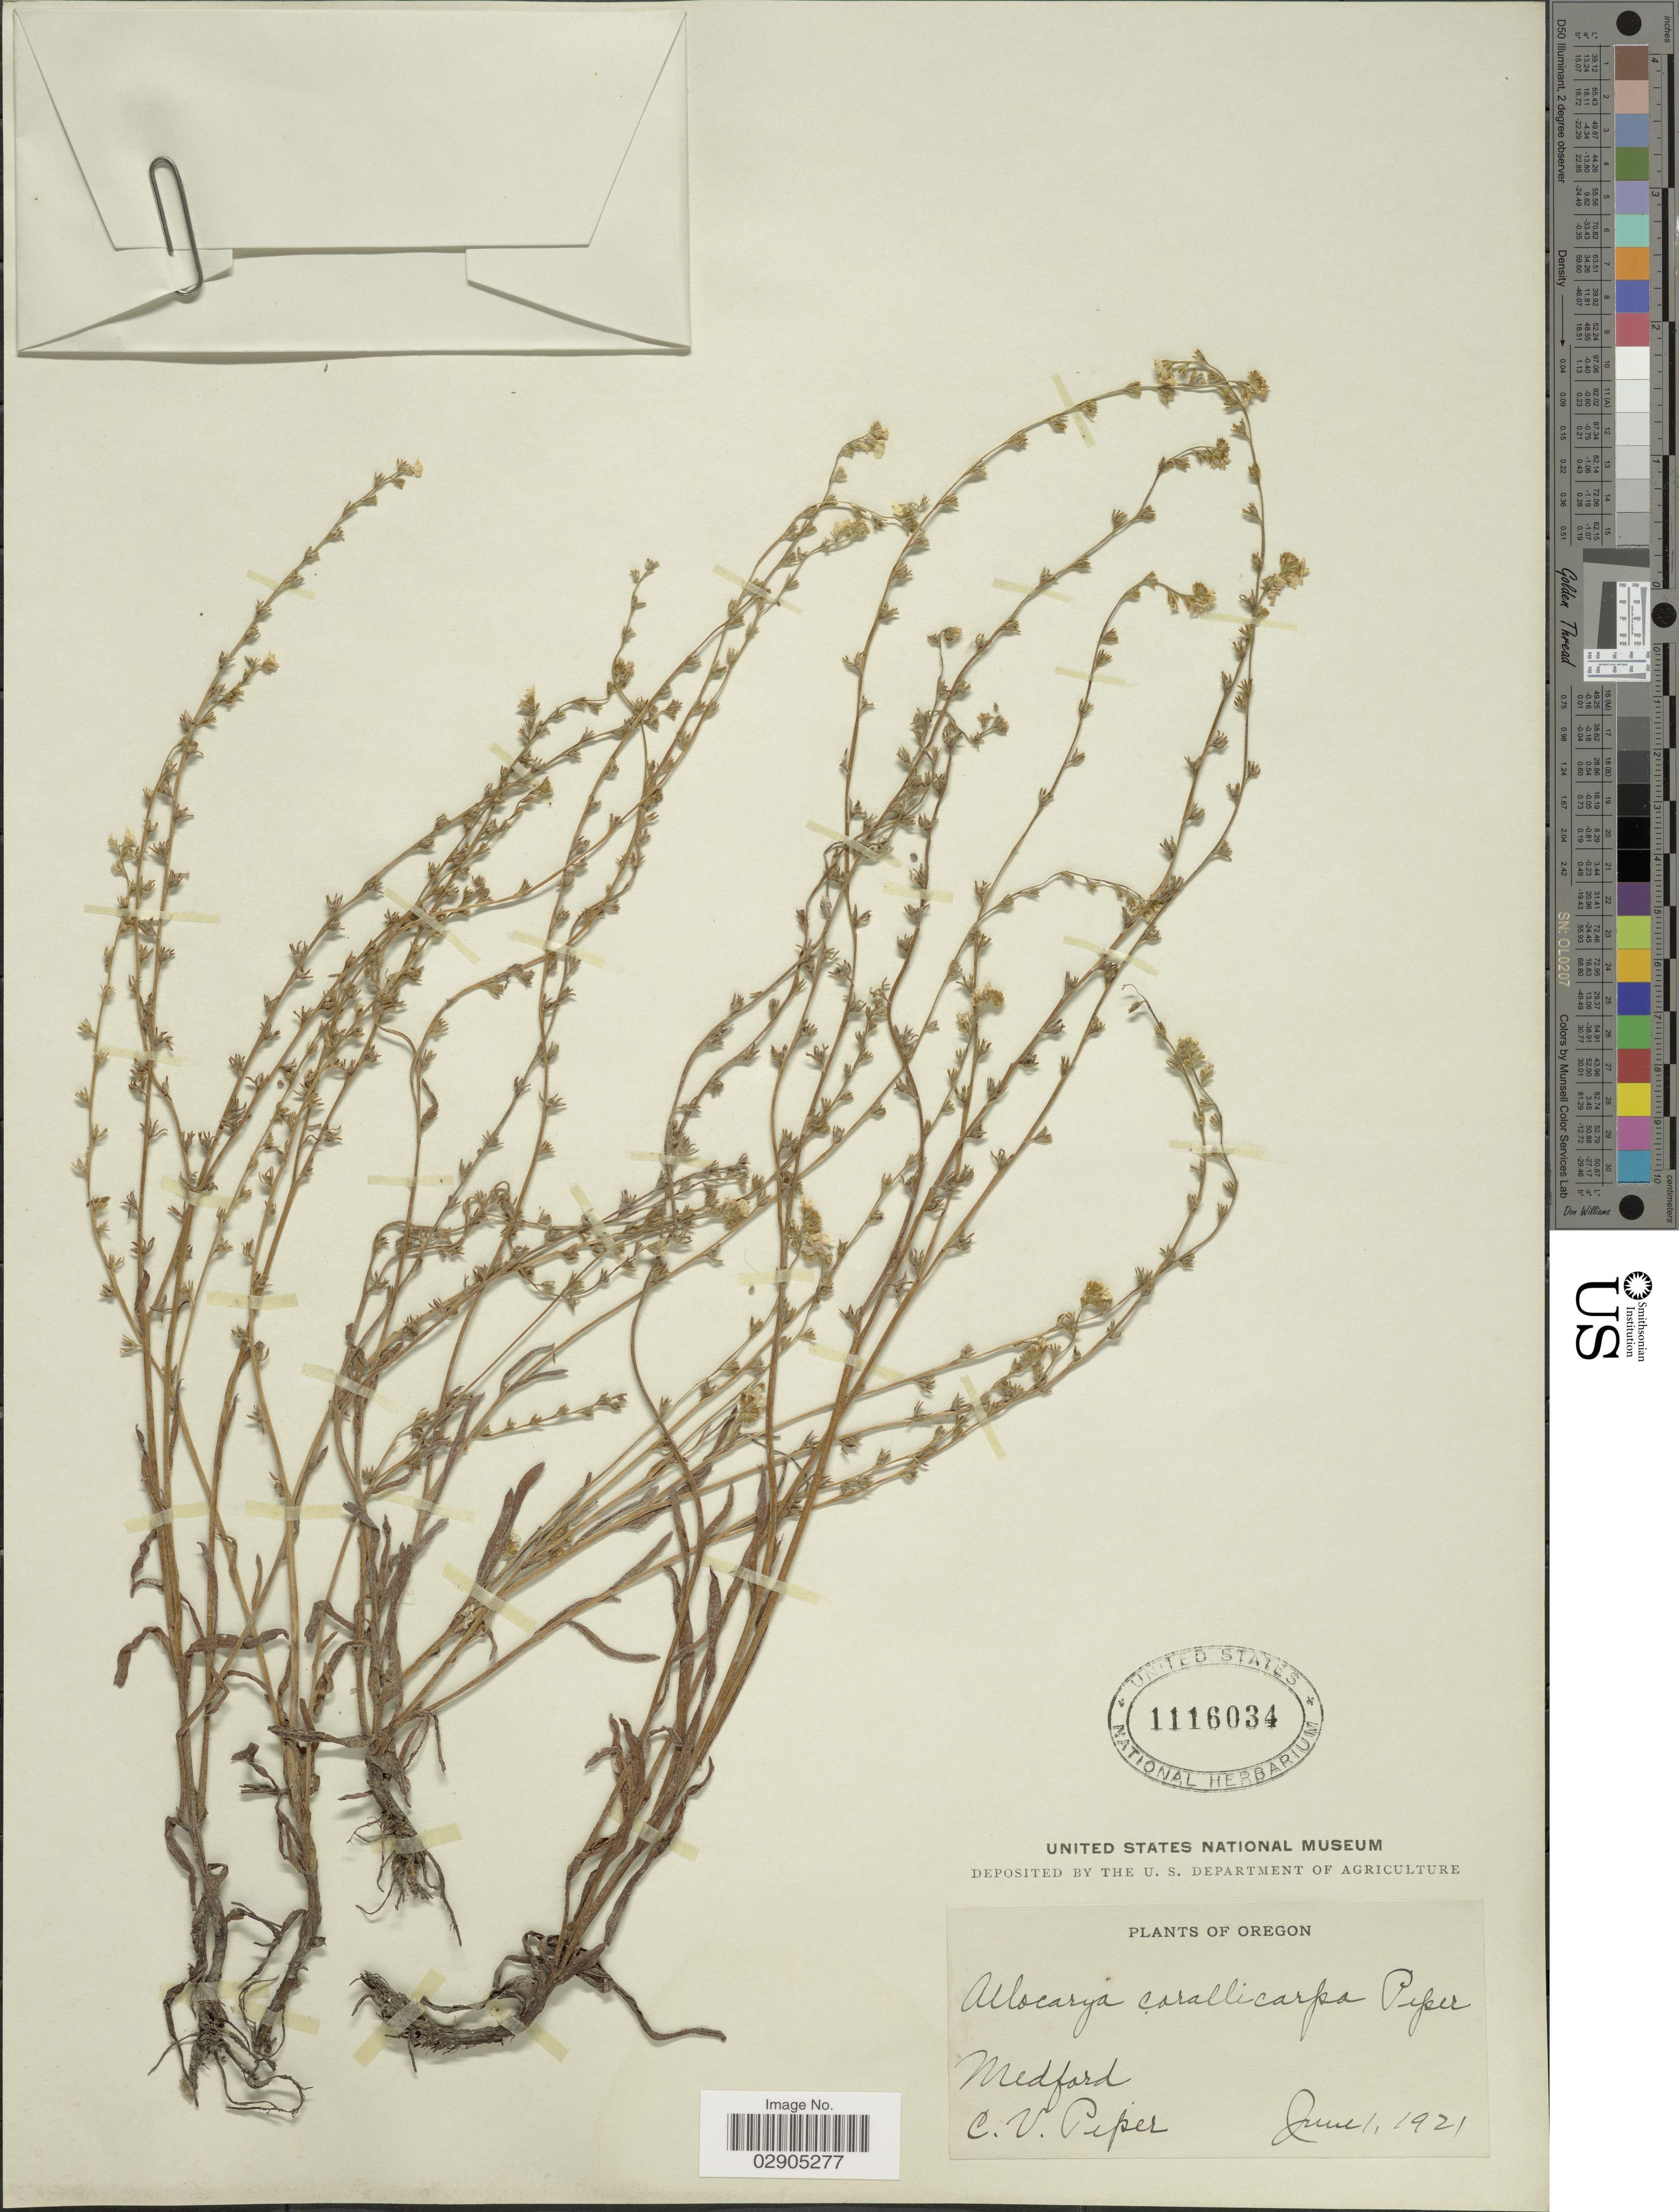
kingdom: Plantae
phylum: Tracheophyta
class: Magnoliopsida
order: Boraginales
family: Boraginaceae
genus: Allocarya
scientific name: Allocarya corallicarpa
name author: Piper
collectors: C. V. Piper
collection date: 1921-06-01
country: United States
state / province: Oregon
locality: Medford.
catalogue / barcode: US 1116034